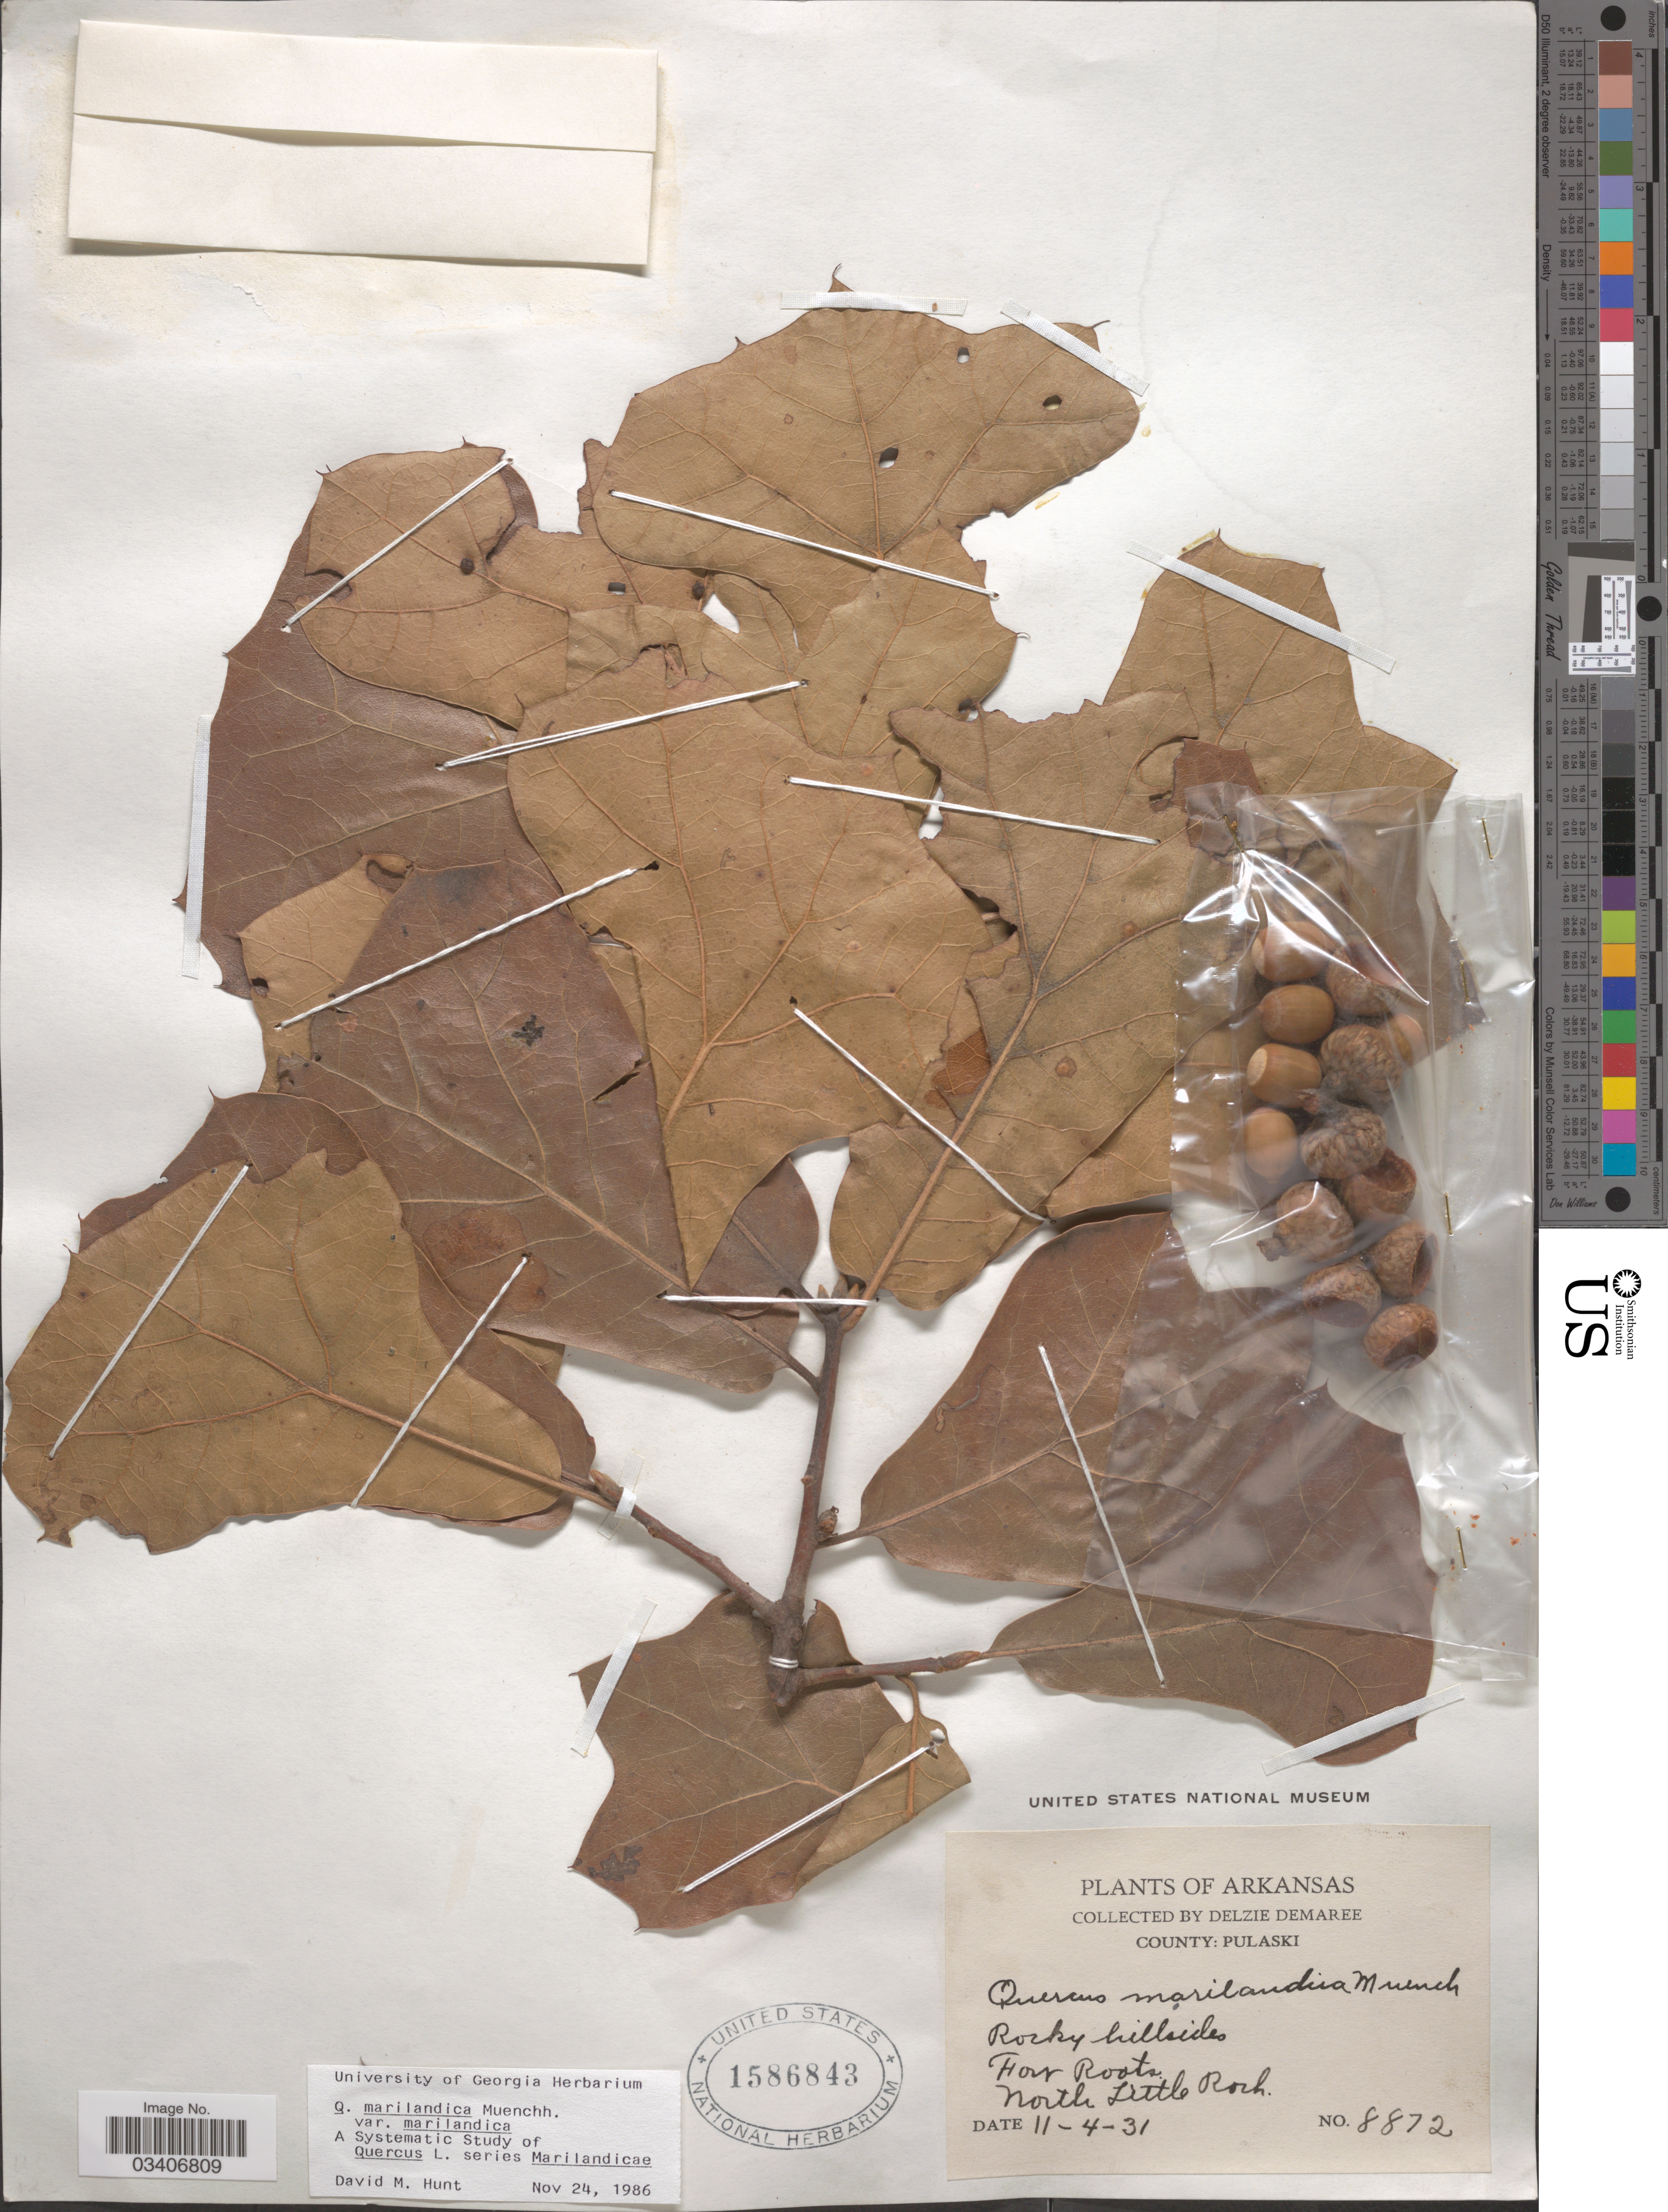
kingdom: Plantae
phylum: Tracheophyta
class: Magnoliopsida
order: Fagales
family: Fagaceae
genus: Quercus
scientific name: Quercus marilandica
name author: (L.) Münchh.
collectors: D. Demaree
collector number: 8872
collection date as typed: Transcribed d/m/y: 4/11/31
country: United States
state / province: Arkansas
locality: County: Pulaski. Fort Roots. North Little Rock.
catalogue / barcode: US 1586843